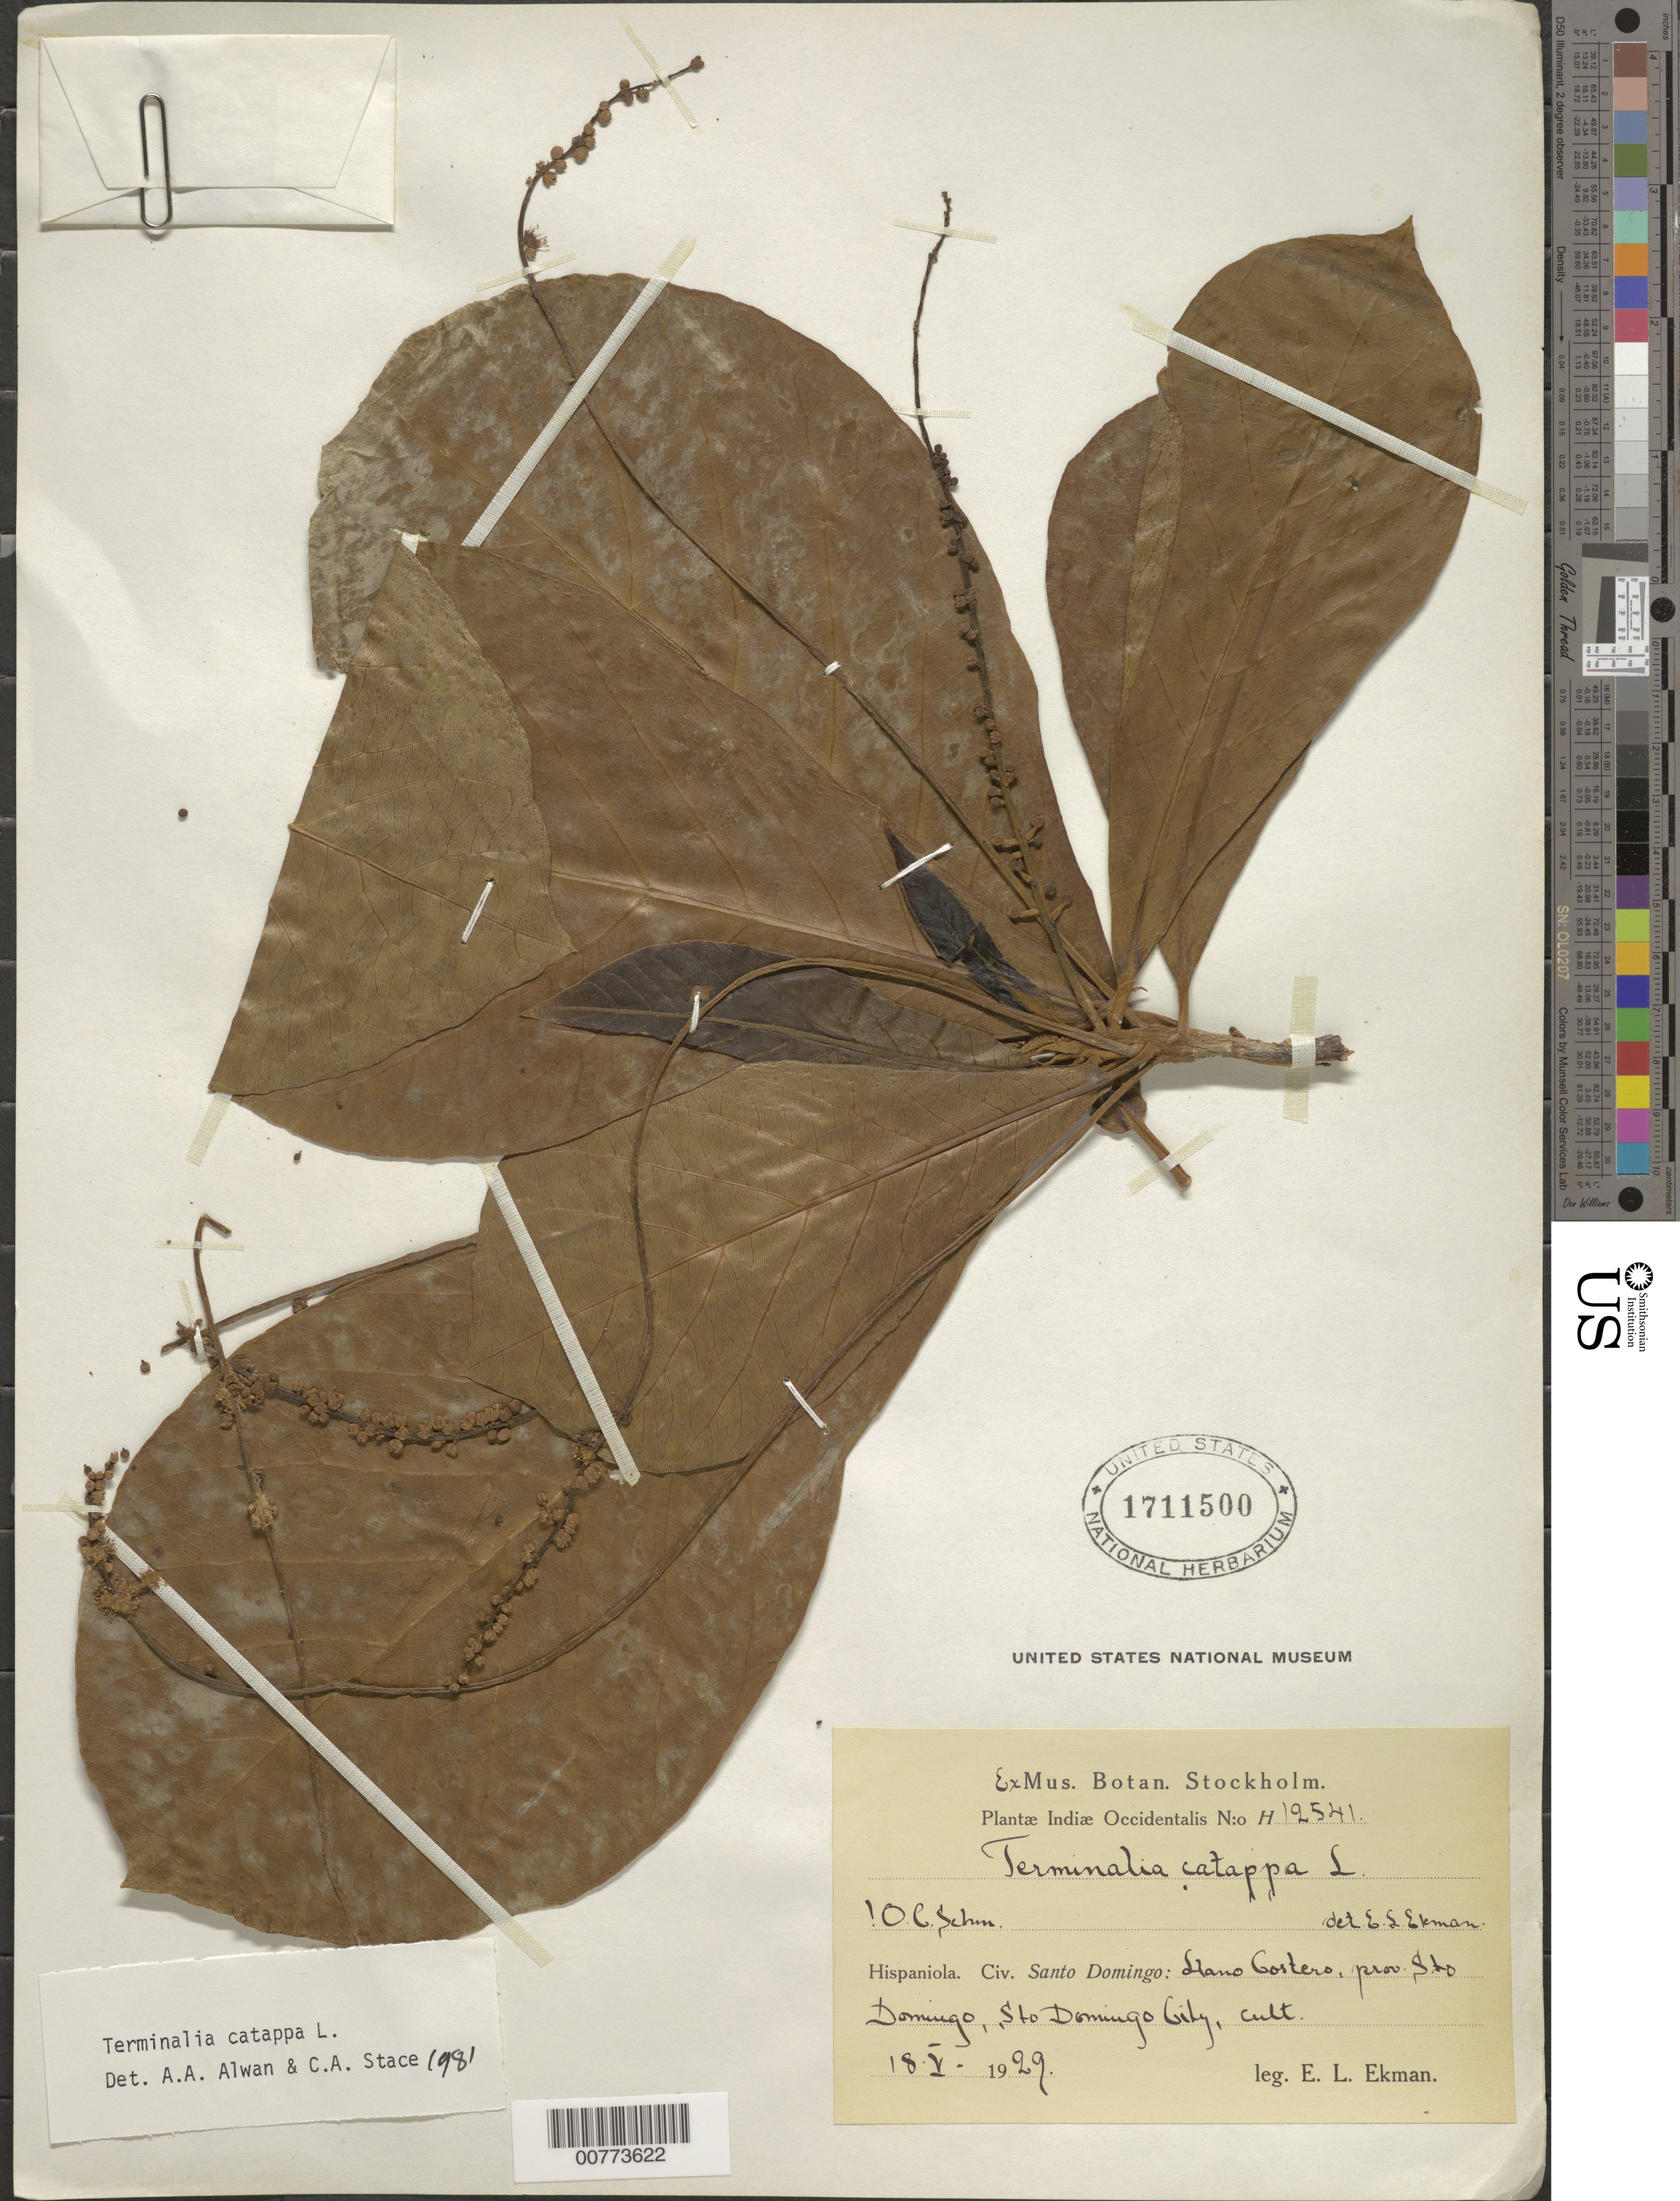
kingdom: Plantae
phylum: Tracheophyta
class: Magnoliopsida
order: Myrtales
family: Combretaceae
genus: Terminalia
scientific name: Terminalia catappa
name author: L.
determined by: Alwan, A. R.; Stace, C. A.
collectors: E. L. Ekman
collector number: H 12541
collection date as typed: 18 May 1929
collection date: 1929-05-18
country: Dominican Republic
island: Hispaniola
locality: Prov. Sto. Domingo, Sto.Domingo City, Llano Costero.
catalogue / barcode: US 1711500